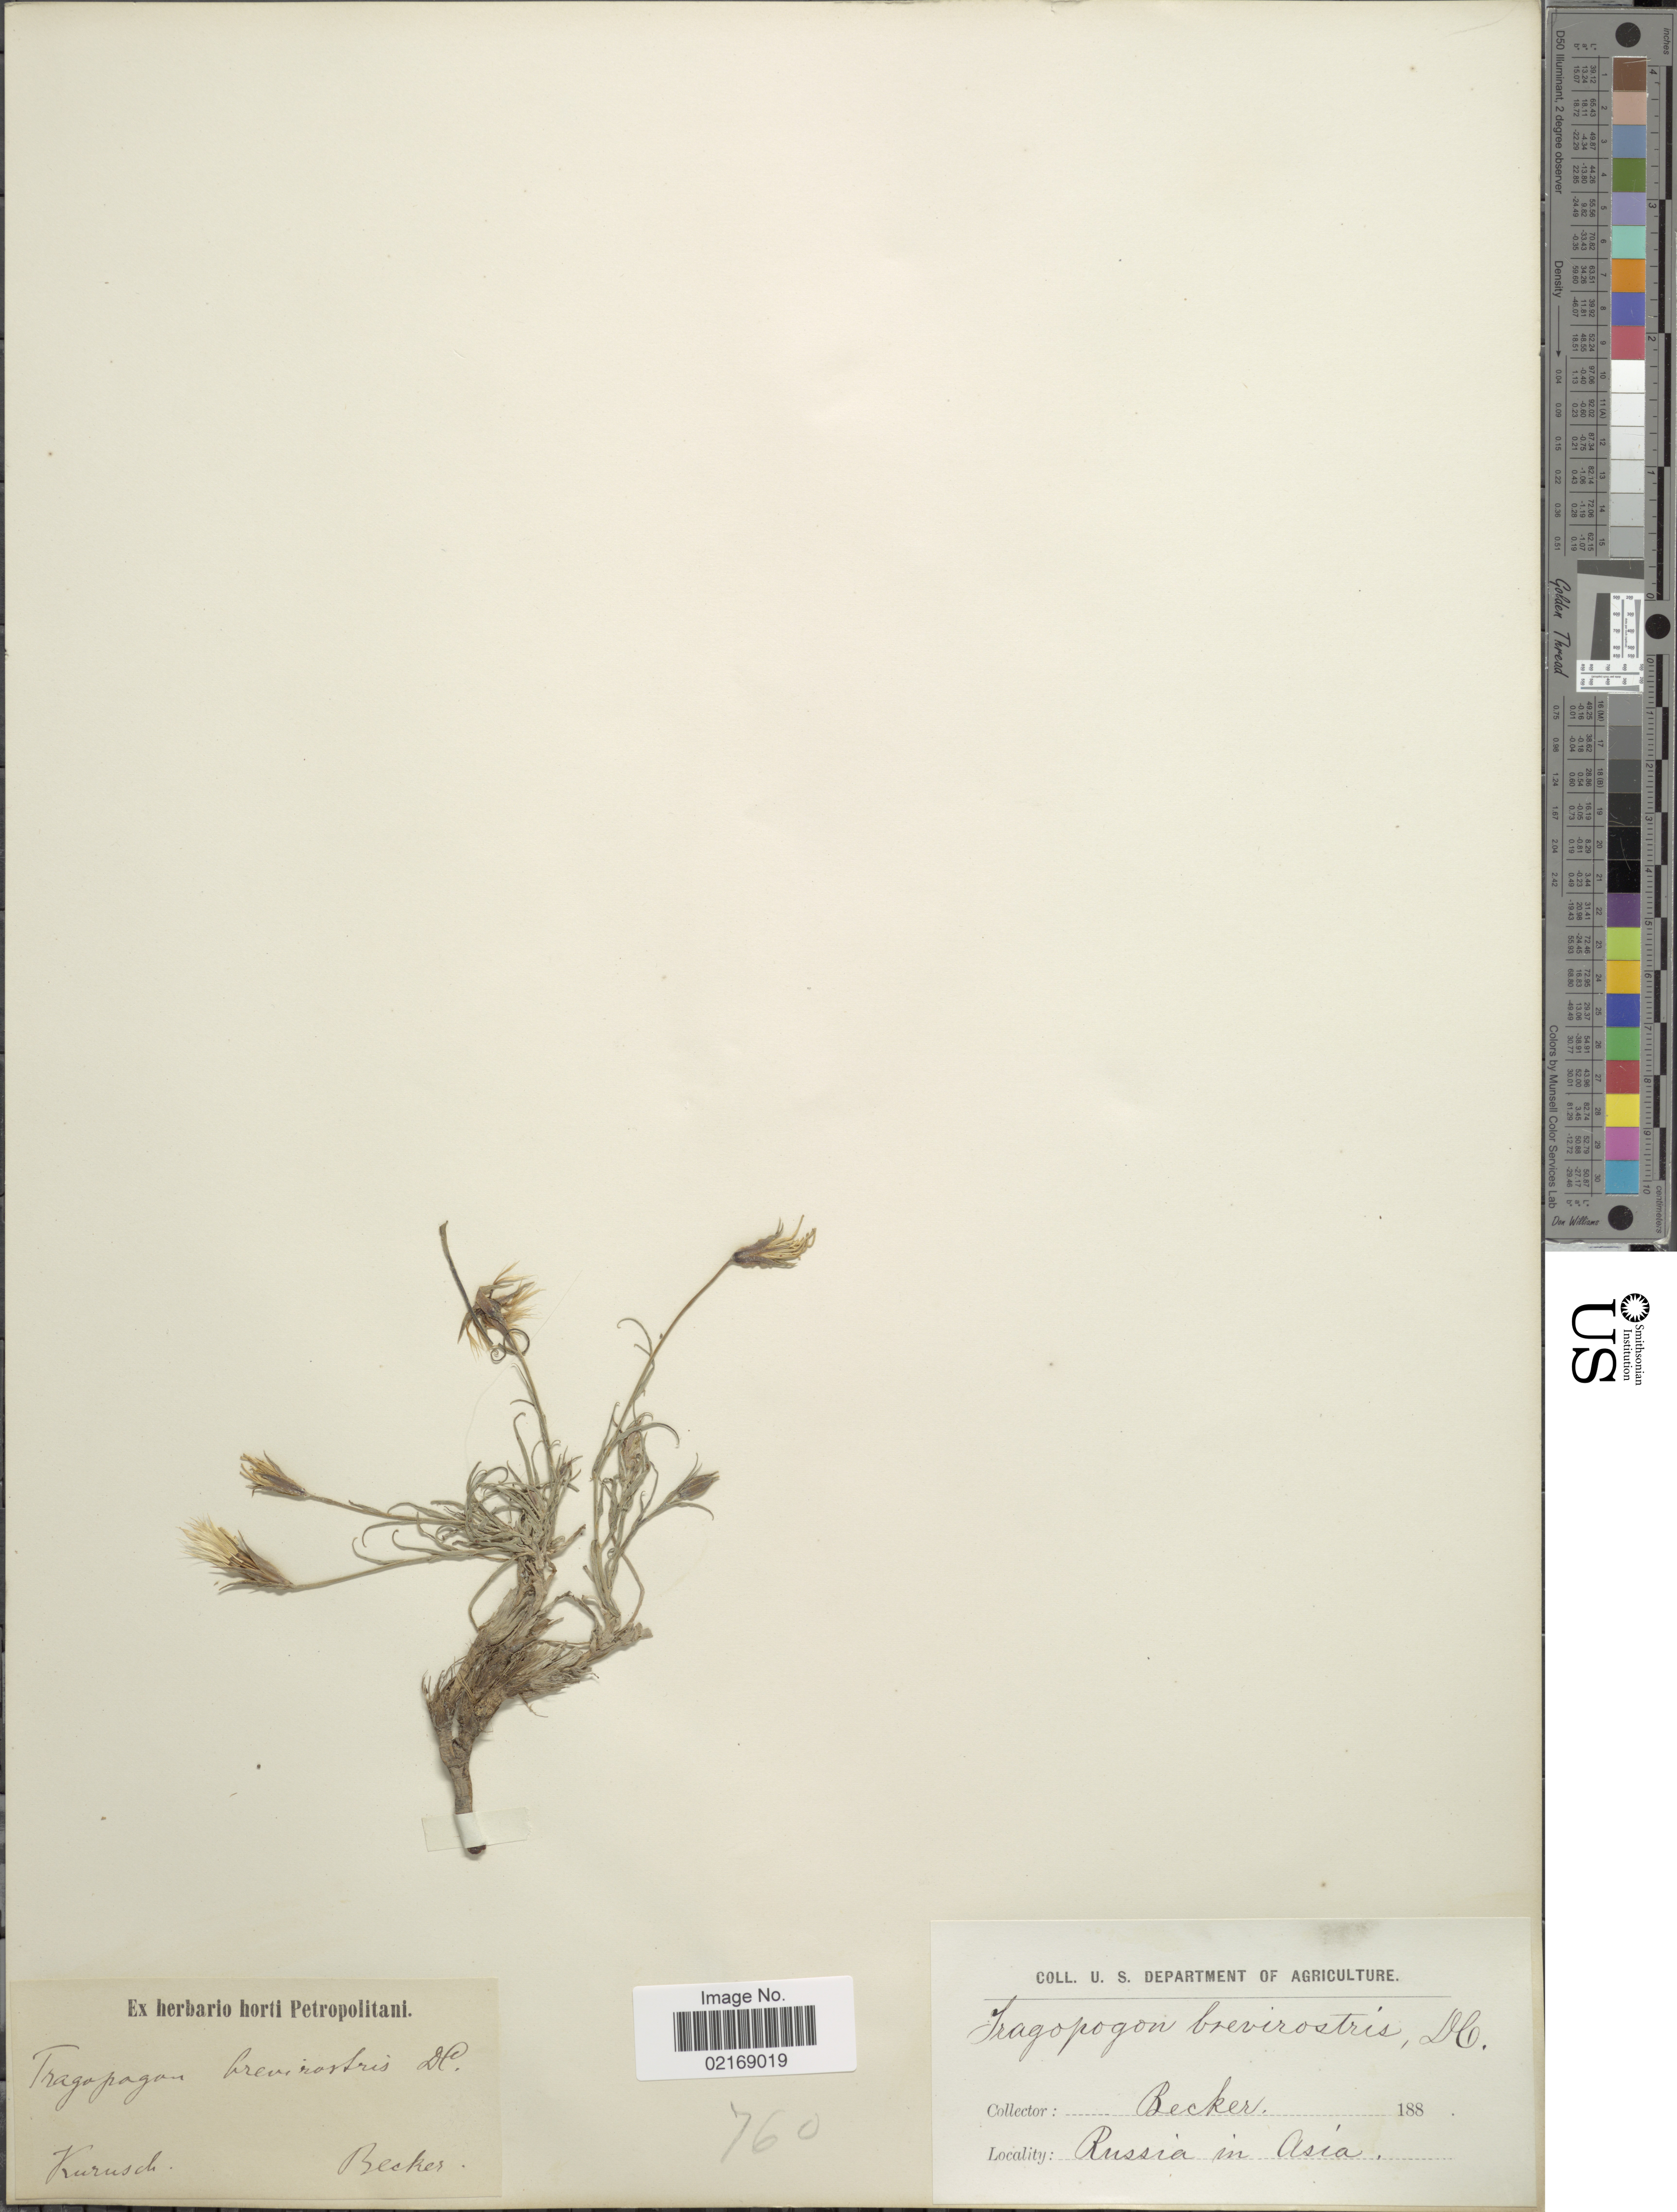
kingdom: Plantae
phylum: Tracheophyta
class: Magnoliopsida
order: Asterales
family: Asteraceae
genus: Tragopogon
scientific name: Tragopogon brevirostris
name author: DC.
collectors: -. Becker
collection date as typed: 188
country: Russian Federation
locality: Kurusch. Russia in Asia